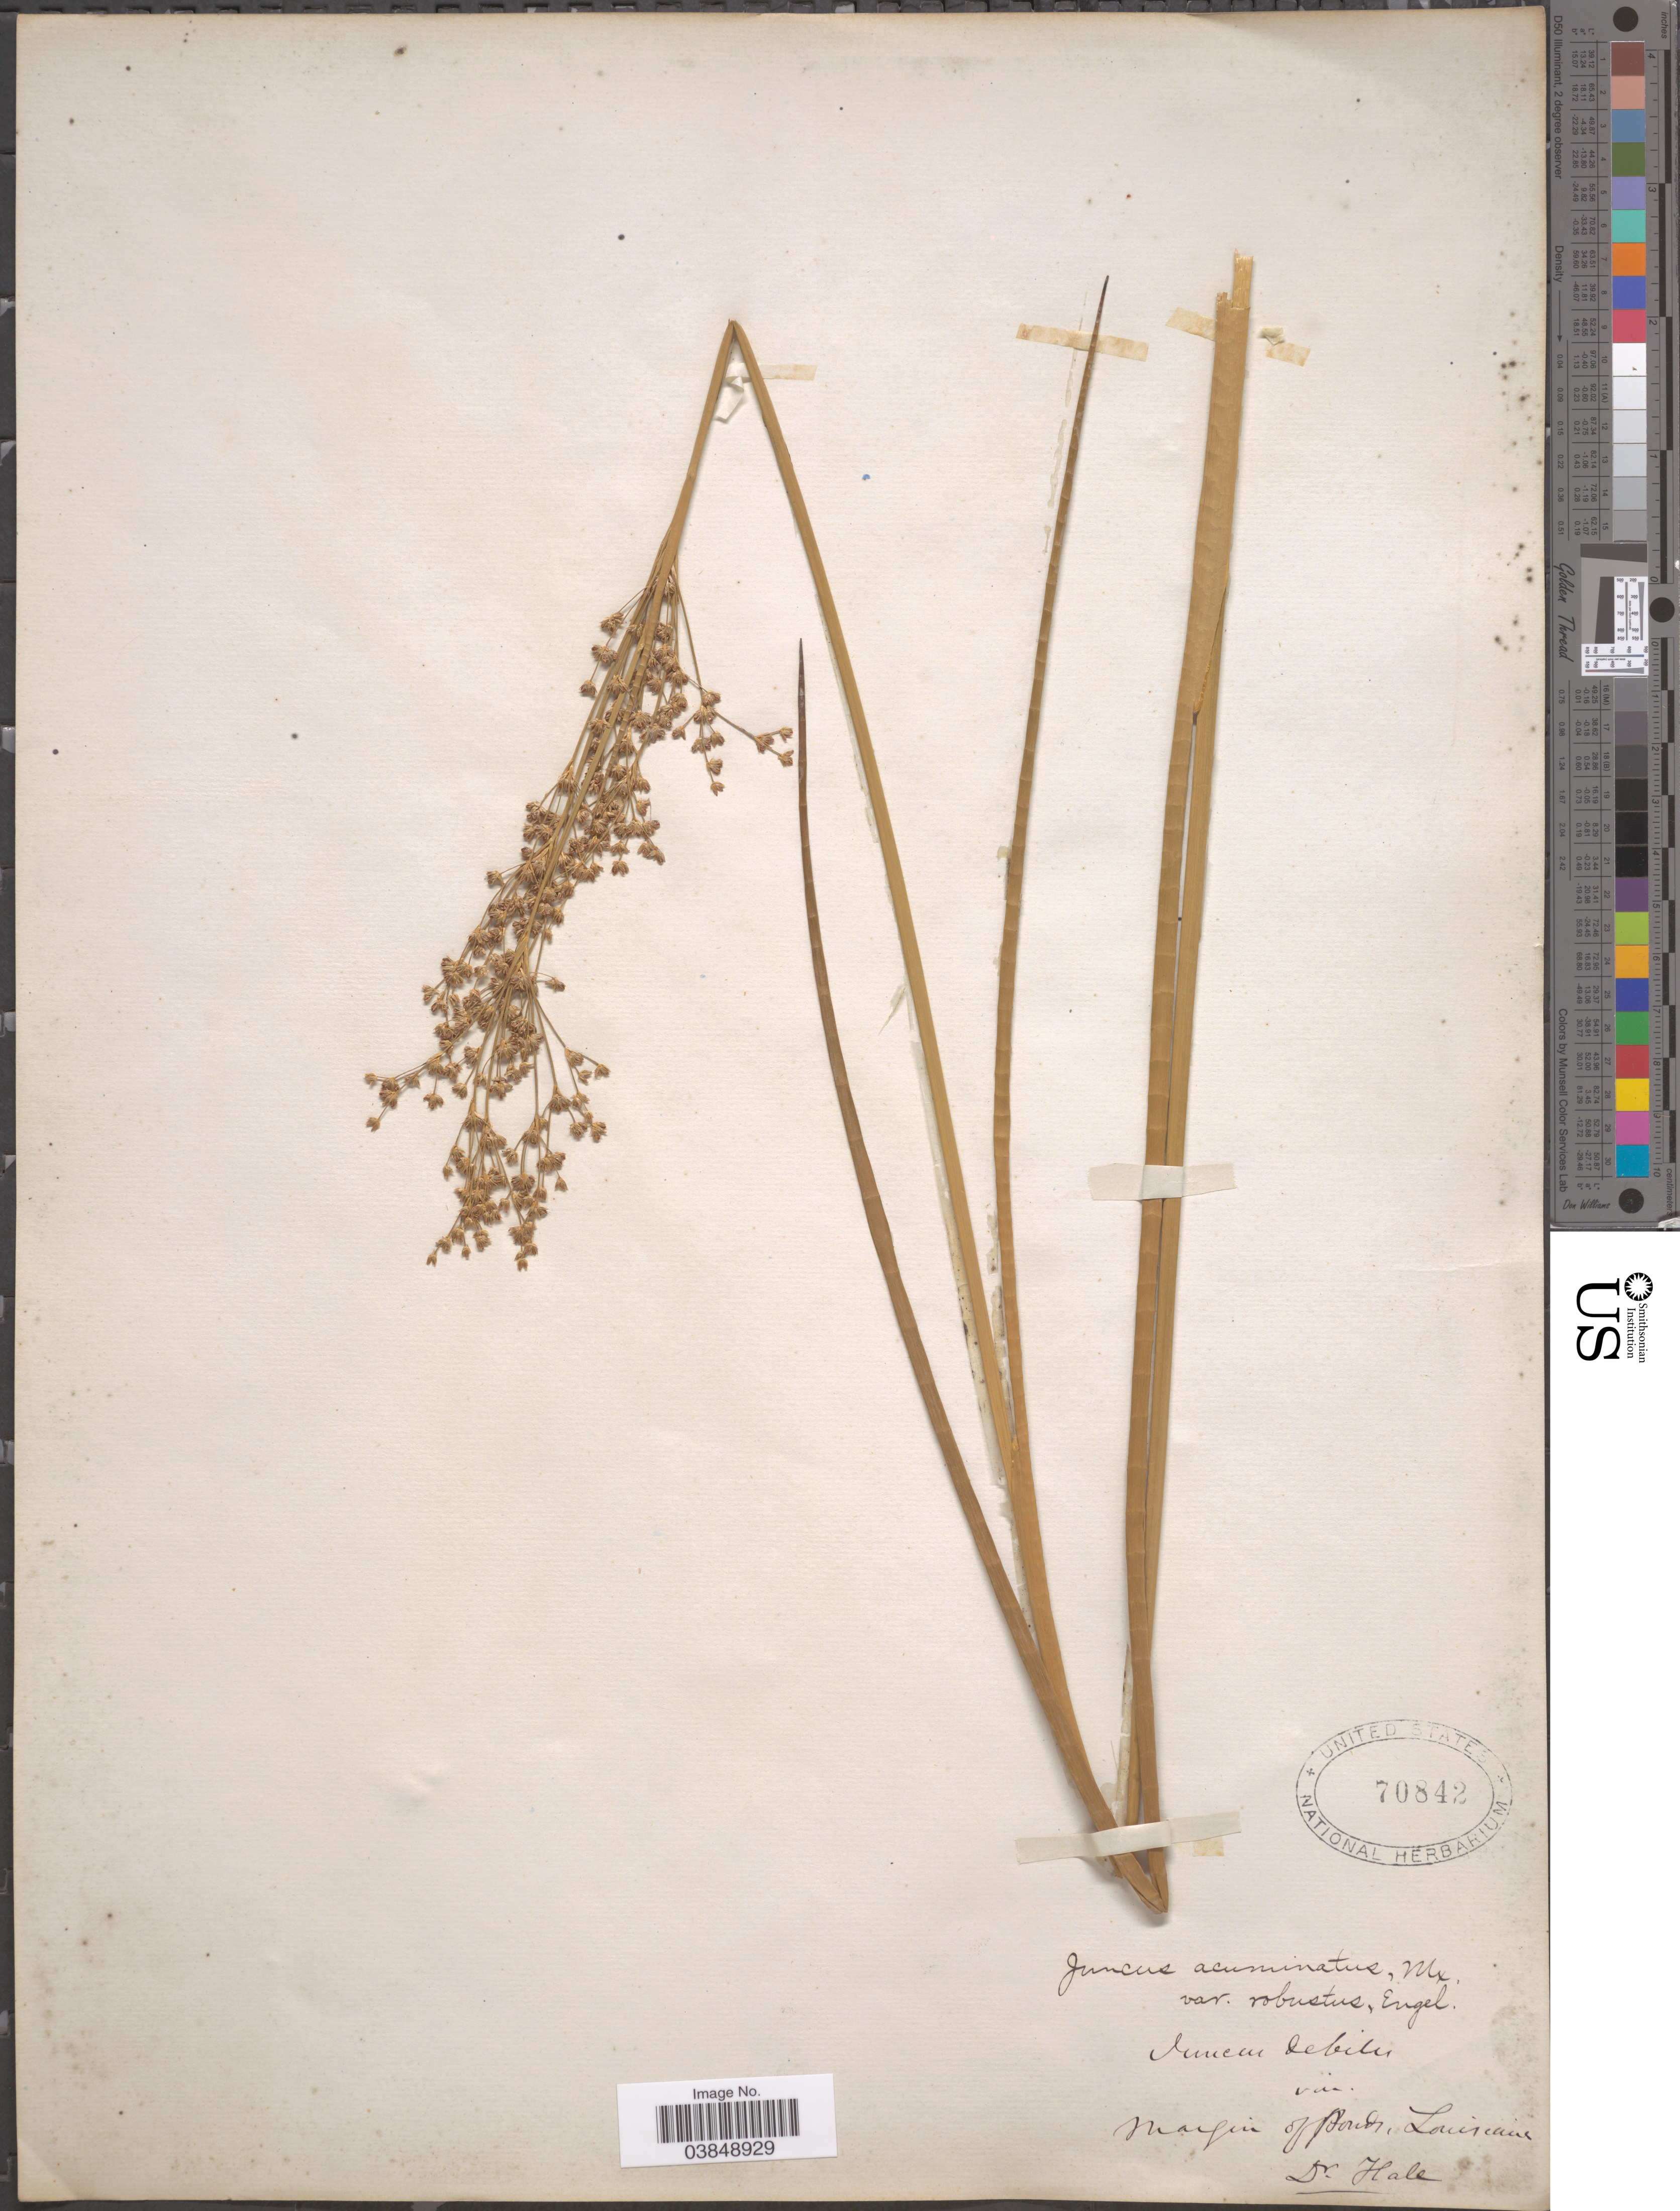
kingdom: Plantae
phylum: Tracheophyta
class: Liliopsida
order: Poales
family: Juncaceae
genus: Juncus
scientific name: Juncus acuminatus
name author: Michx.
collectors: -- Hale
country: United States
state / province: Louisiana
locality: Margin of ponds.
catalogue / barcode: US 70842